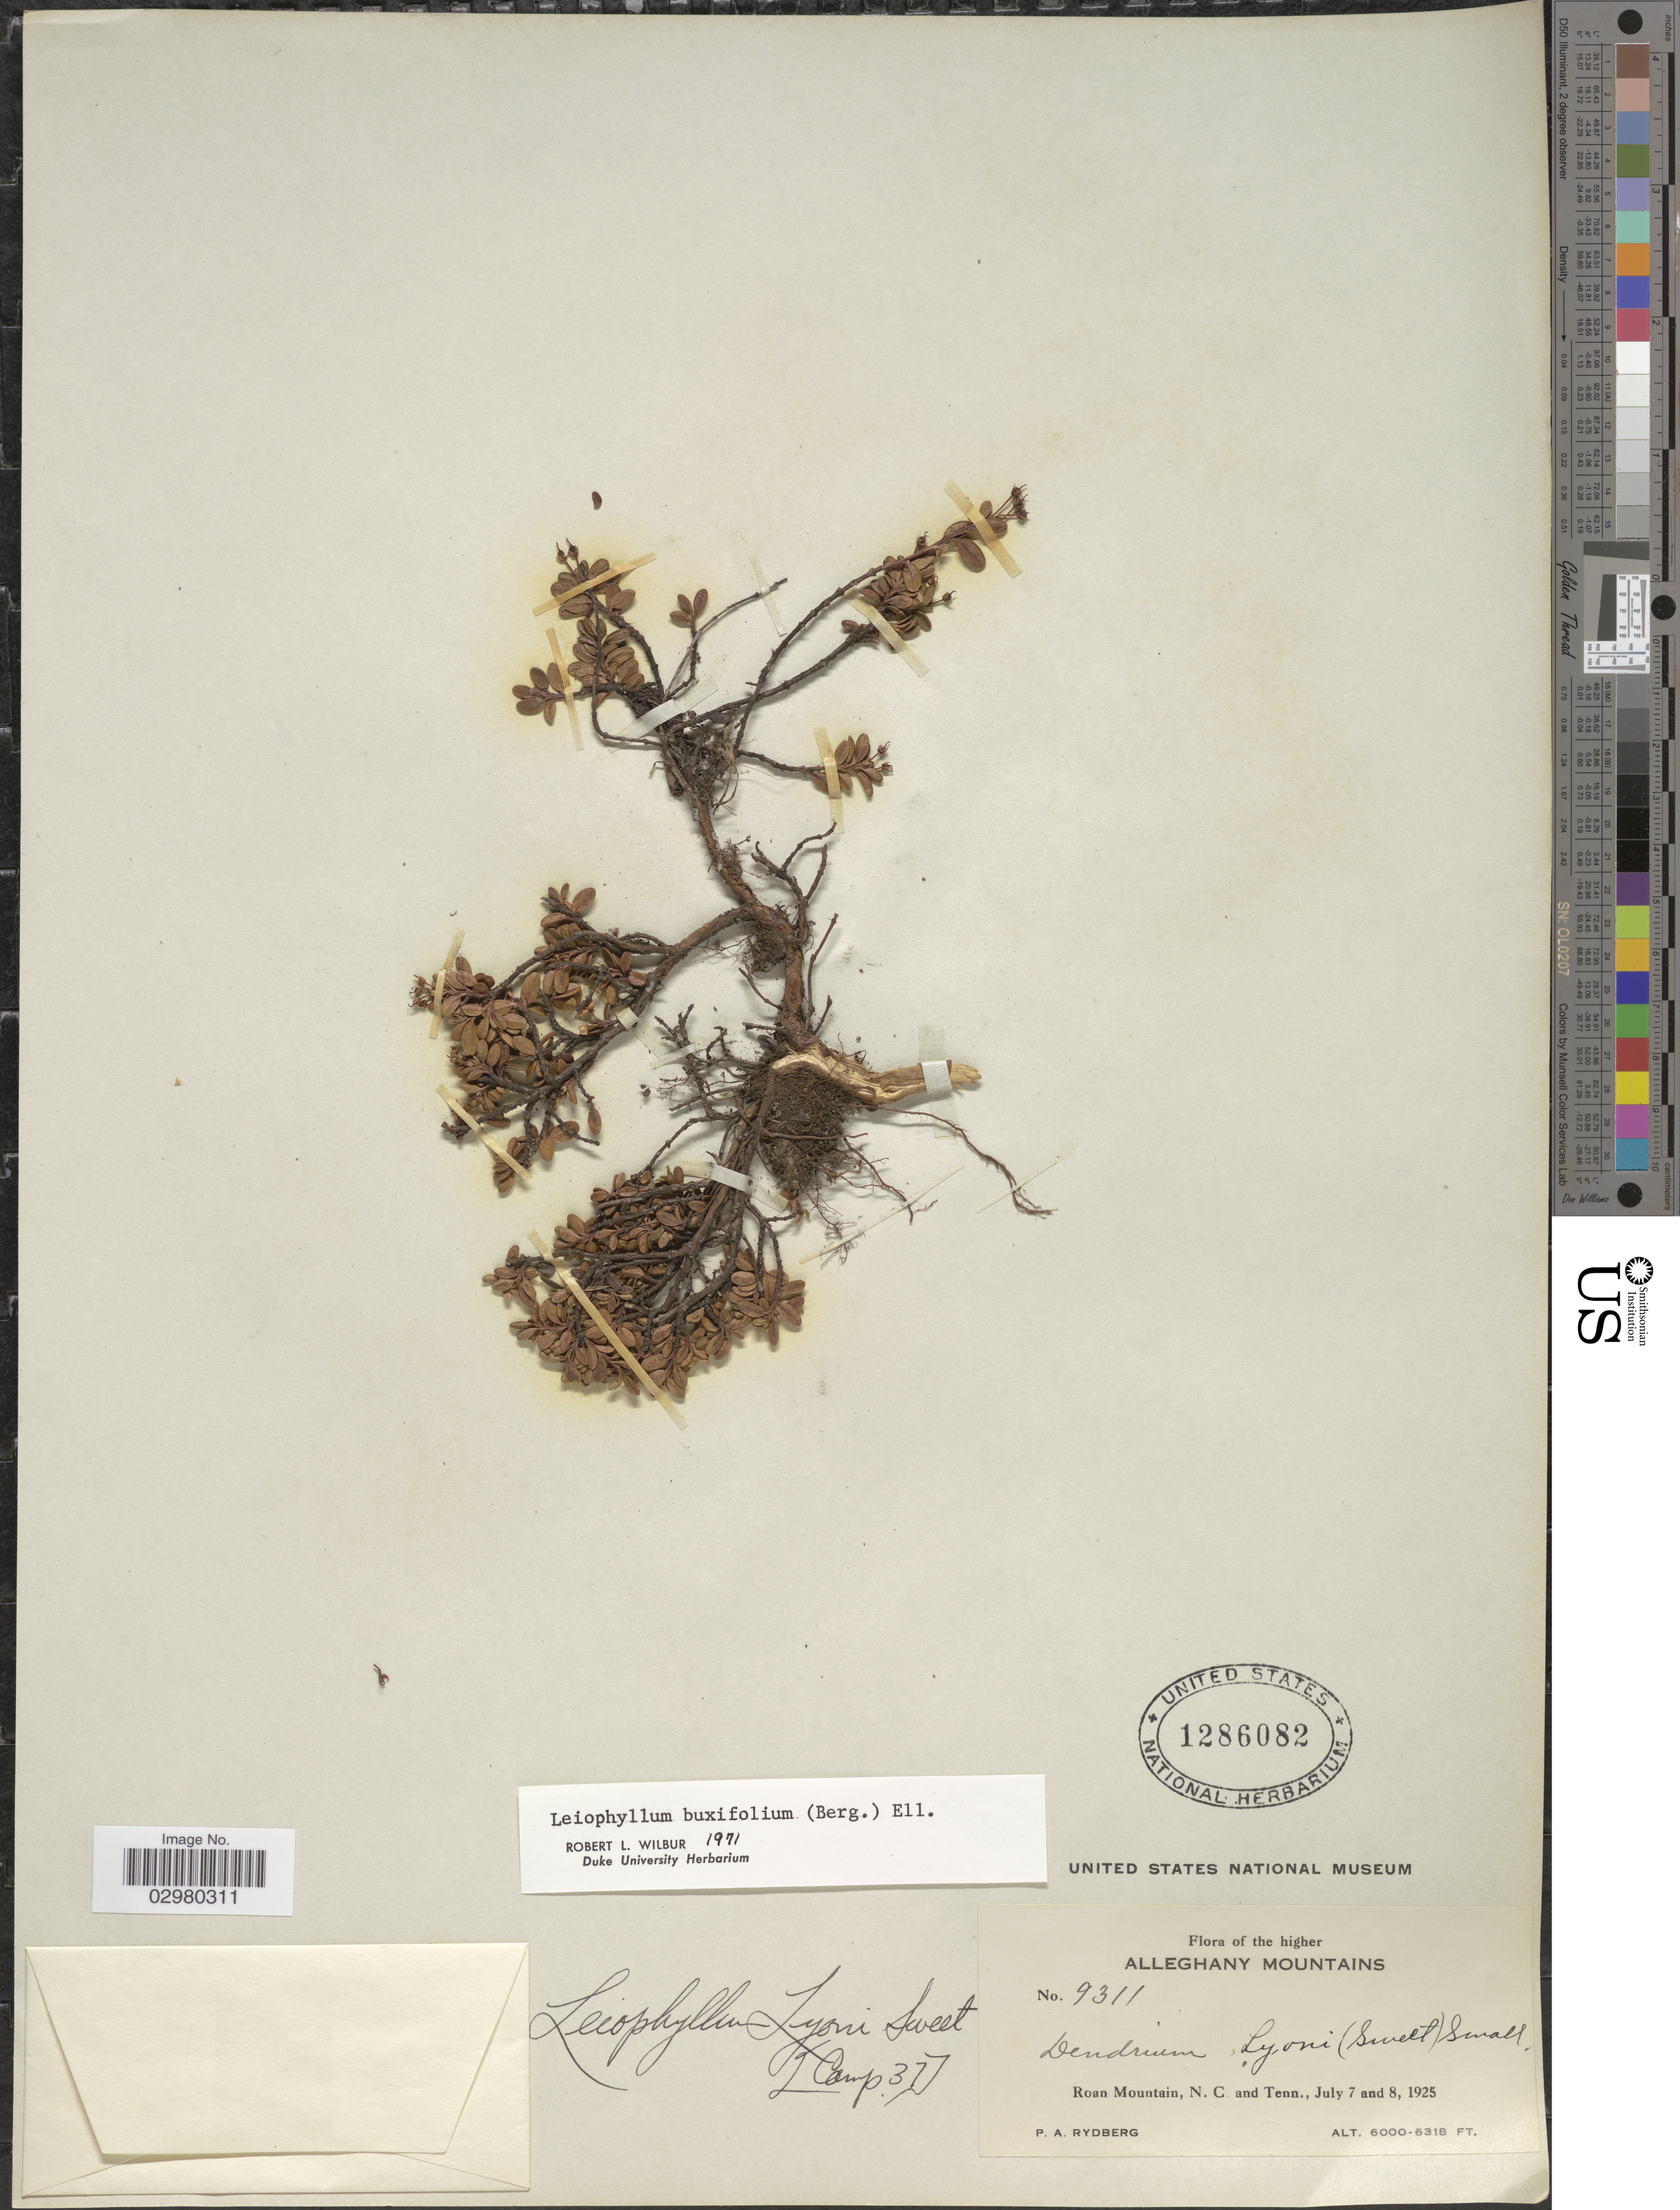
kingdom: Plantae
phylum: Tracheophyta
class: Magnoliopsida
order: Ericales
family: Ericaceae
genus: Leiophyllum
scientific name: Leiophyllum buxifolium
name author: (Bergius) Elliott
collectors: P. A. Rydberg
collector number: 9311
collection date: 1925-07-07/1925-07-08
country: United States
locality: Alleghany Mountains. Roan Mountain, N.C. and Tenn.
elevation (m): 1829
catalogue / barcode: US 1286082